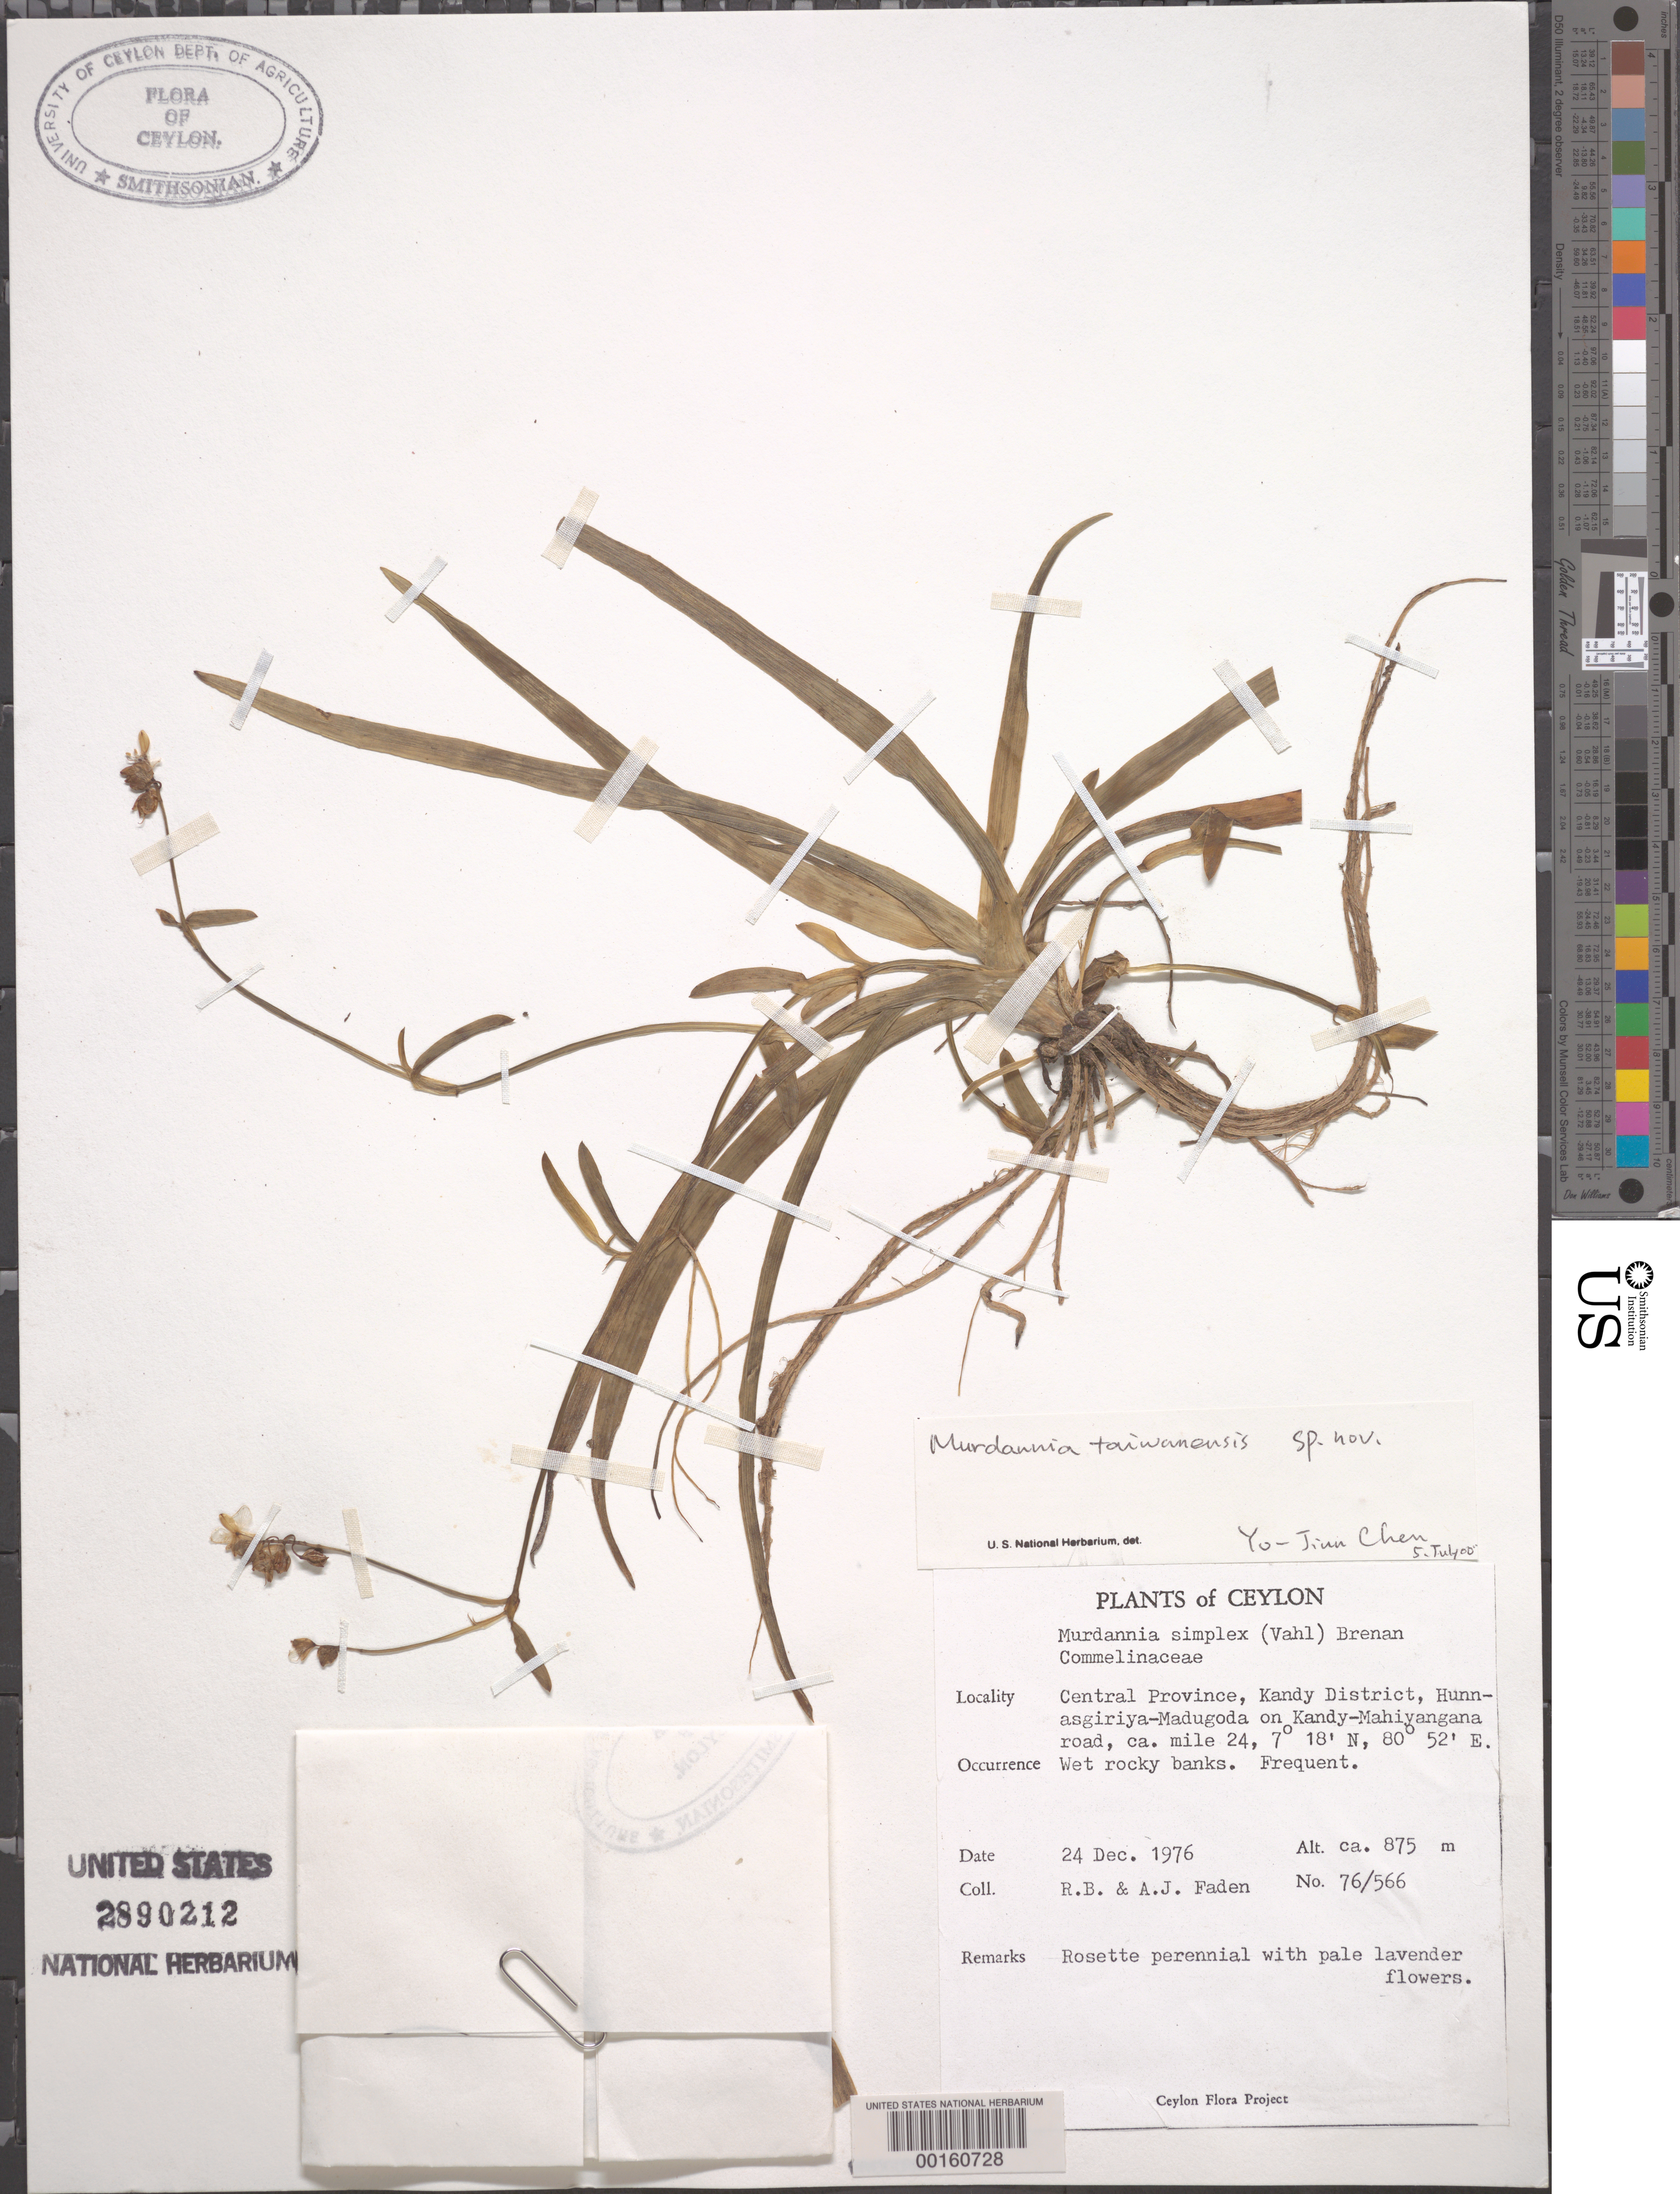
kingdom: Plantae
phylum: Tracheophyta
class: Liliopsida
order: Commelinales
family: Commelinaceae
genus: Murdannia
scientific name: Murdannia simplex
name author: (Vahl) Brenan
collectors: R. B. Faden & A. J. Faden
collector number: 76/566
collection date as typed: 24 Dec 1976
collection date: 1976-12-24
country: Sri Lanka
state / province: Central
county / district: Kandy Dist.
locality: Hunnasgiriya-madugoda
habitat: Wet rocky banks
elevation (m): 875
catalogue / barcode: US 2890212